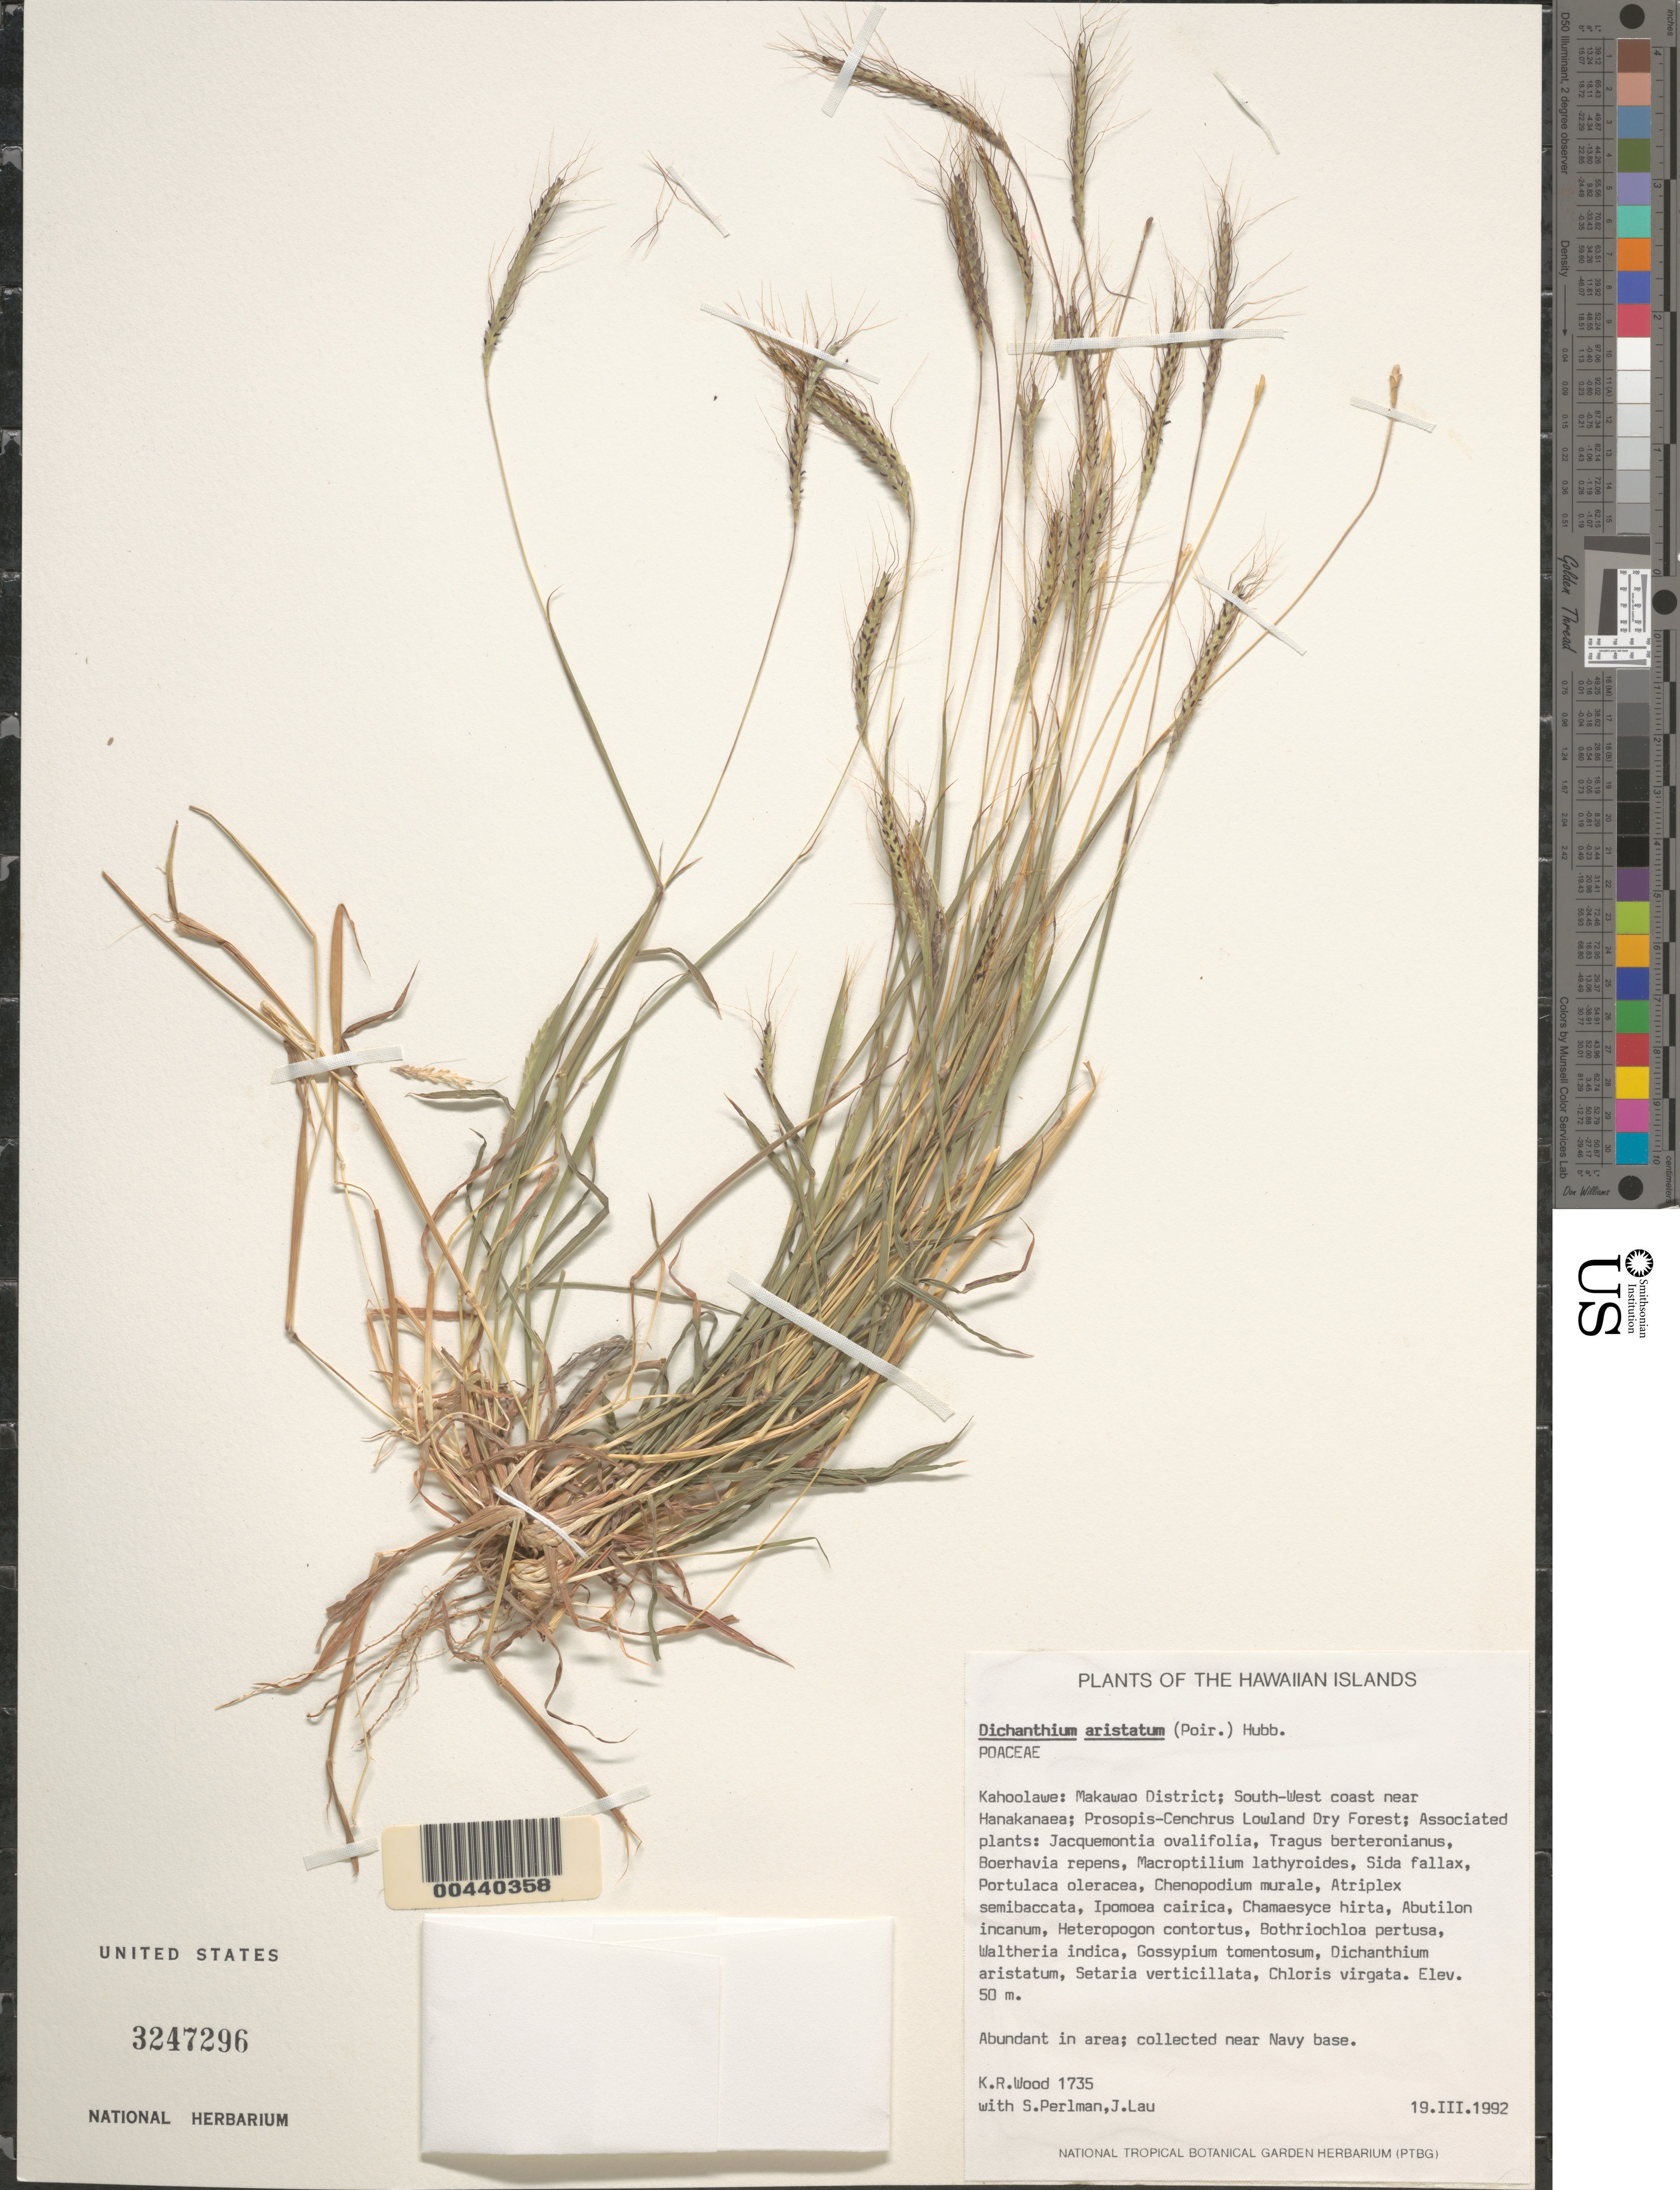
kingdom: Plantae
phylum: Tracheophyta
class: Liliopsida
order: Poales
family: Poaceae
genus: Dichanthium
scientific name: Dichanthium aristatum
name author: (Poir.) C.E. Hubb.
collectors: K. R. Wood, S. P. Perlman & J. Lau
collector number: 1735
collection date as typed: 19 Mar 1992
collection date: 1992-03-19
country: United States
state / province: Hawaii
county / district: Maui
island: Kaho'olawe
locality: Makawao District; SW coast near Hanakanaea, near Navy base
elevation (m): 50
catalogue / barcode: US 3247296